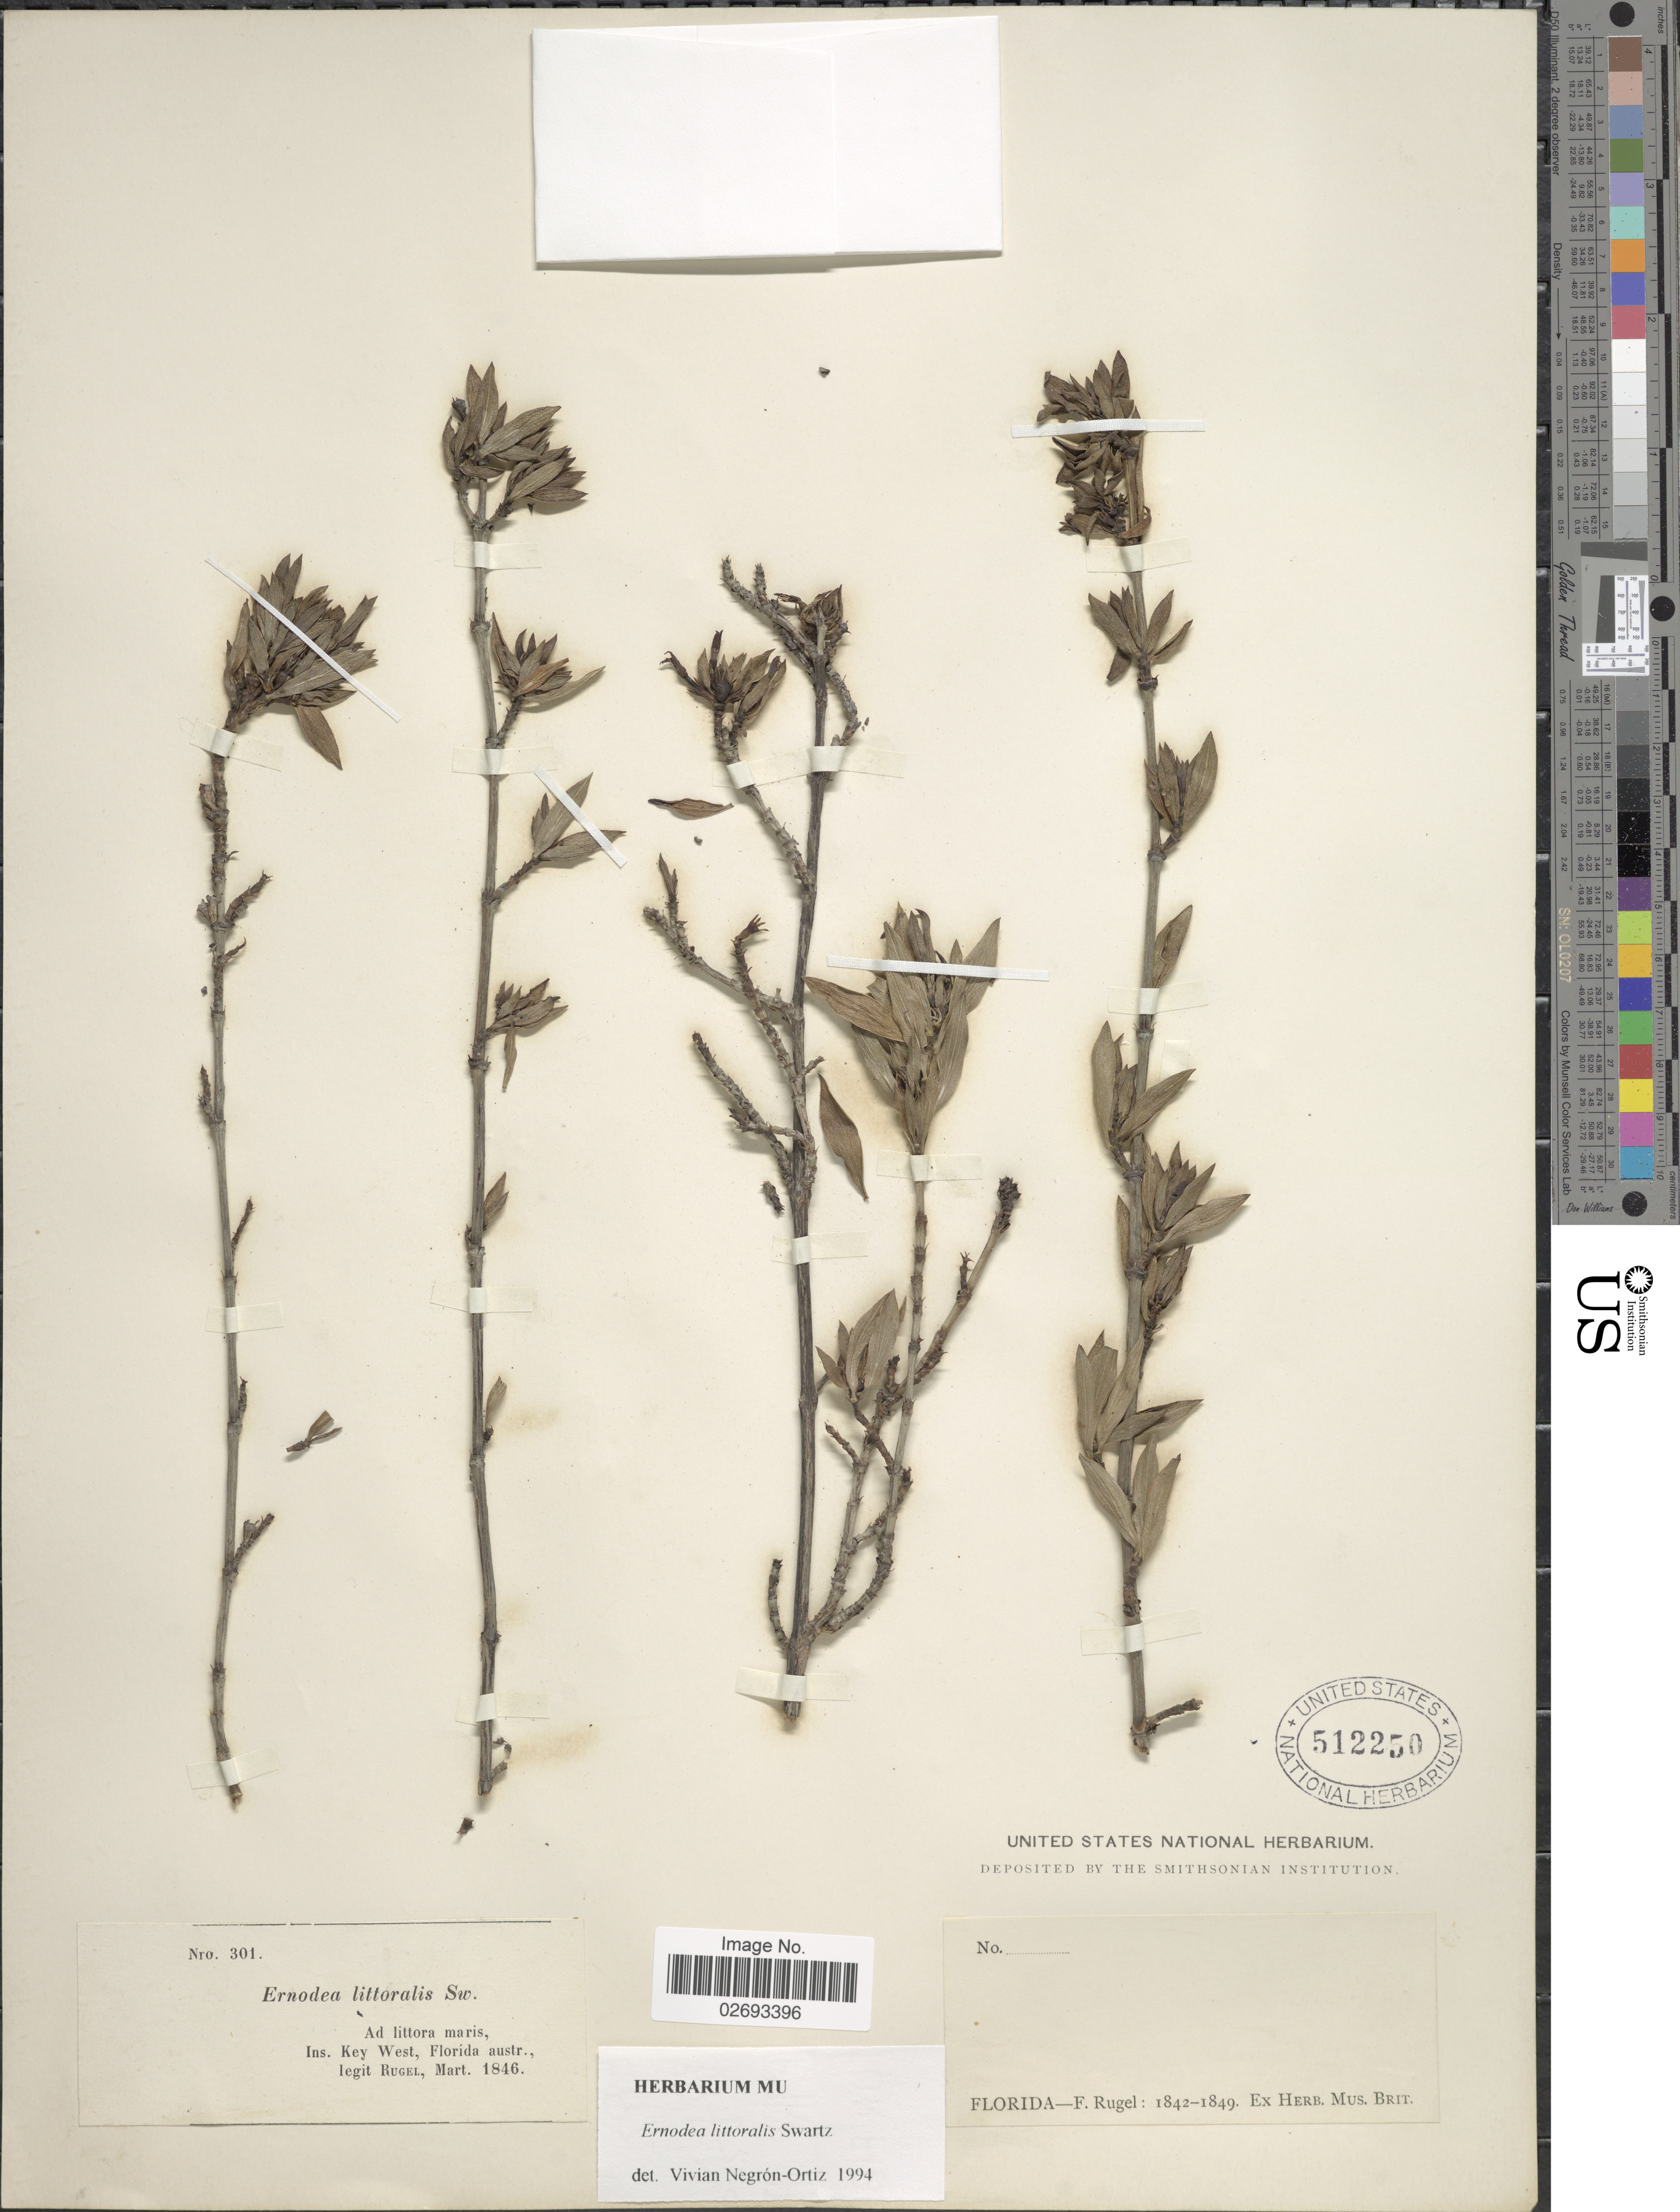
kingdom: Plantae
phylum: Tracheophyta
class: Magnoliopsida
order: Gentianales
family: Rubiaceae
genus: Ernodea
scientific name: Ernodea littoralis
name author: Sw.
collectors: F. Rugel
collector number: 301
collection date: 1846-03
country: United States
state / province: Florida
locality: Ad littora maris, Ins. Key West, Florida austr.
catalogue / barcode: US 512250